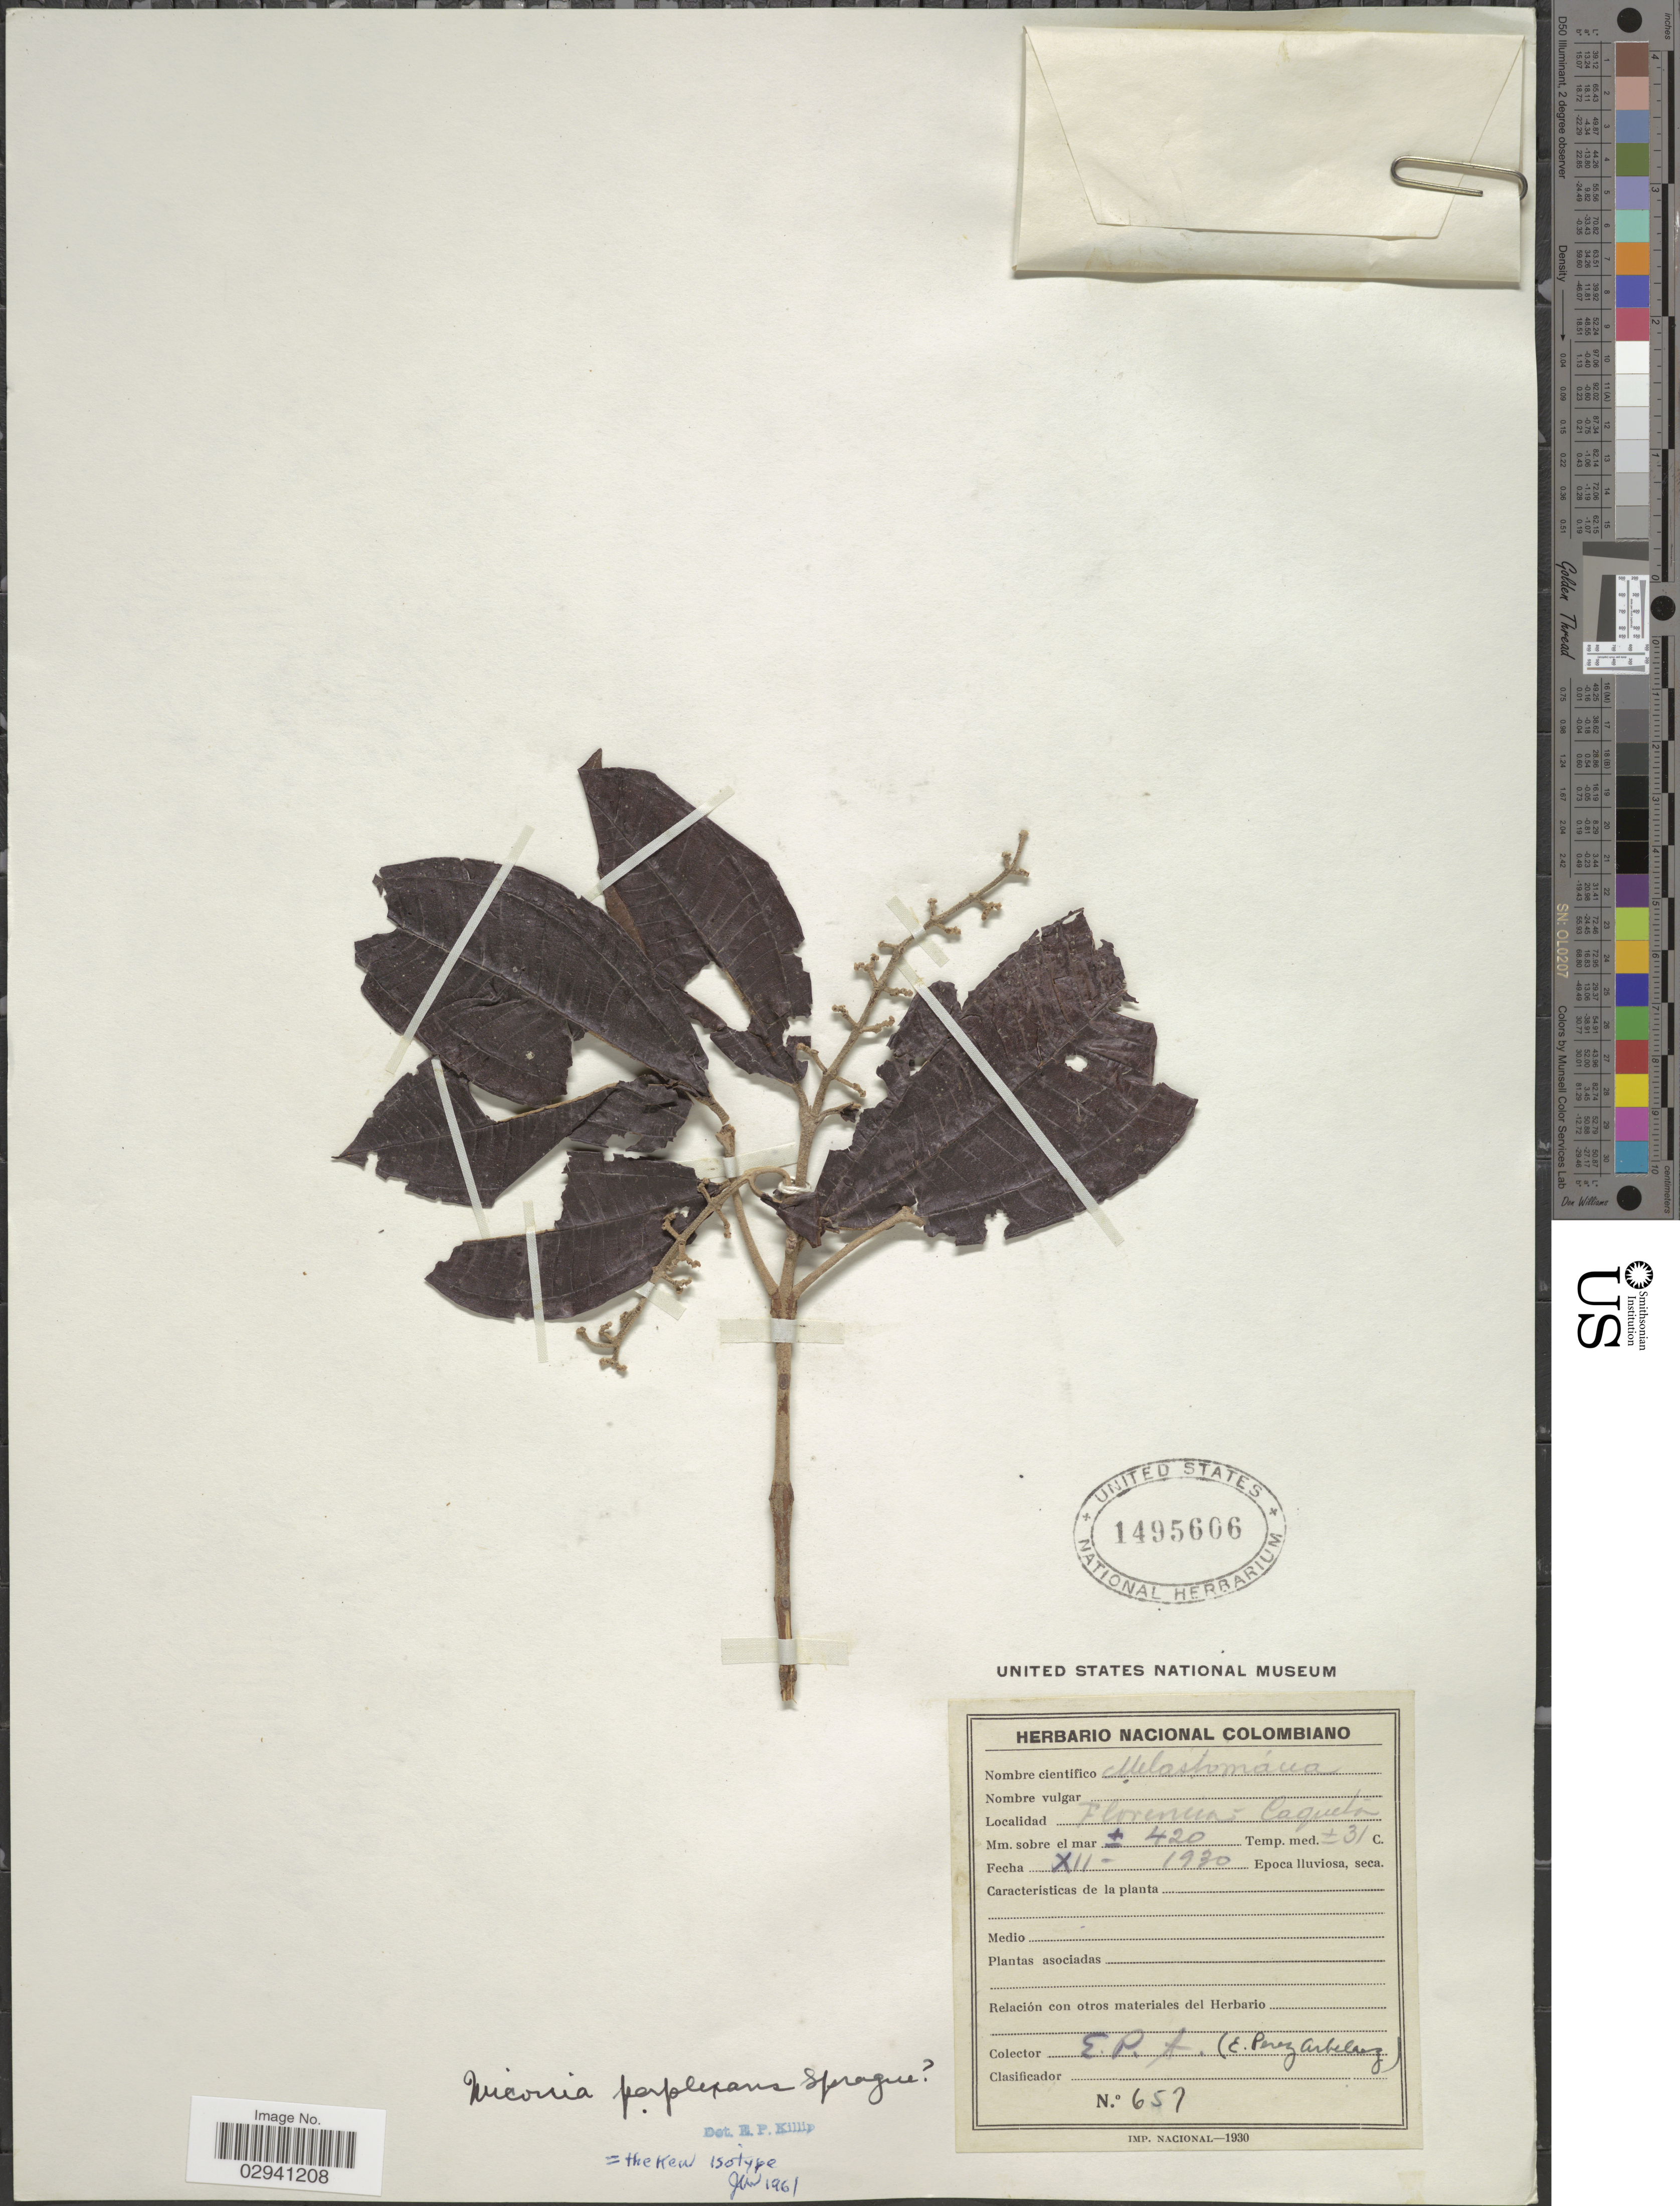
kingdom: Plantae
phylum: Tracheophyta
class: Magnoliopsida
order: Myrtales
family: Melastomataceae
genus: Miconia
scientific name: Miconia multispicata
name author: Naudin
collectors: E. Pérez Arbeláez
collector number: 657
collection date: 1930-12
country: Colombia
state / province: Caquetá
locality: Florenciá Caquetá.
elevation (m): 420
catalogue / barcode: US 1495606